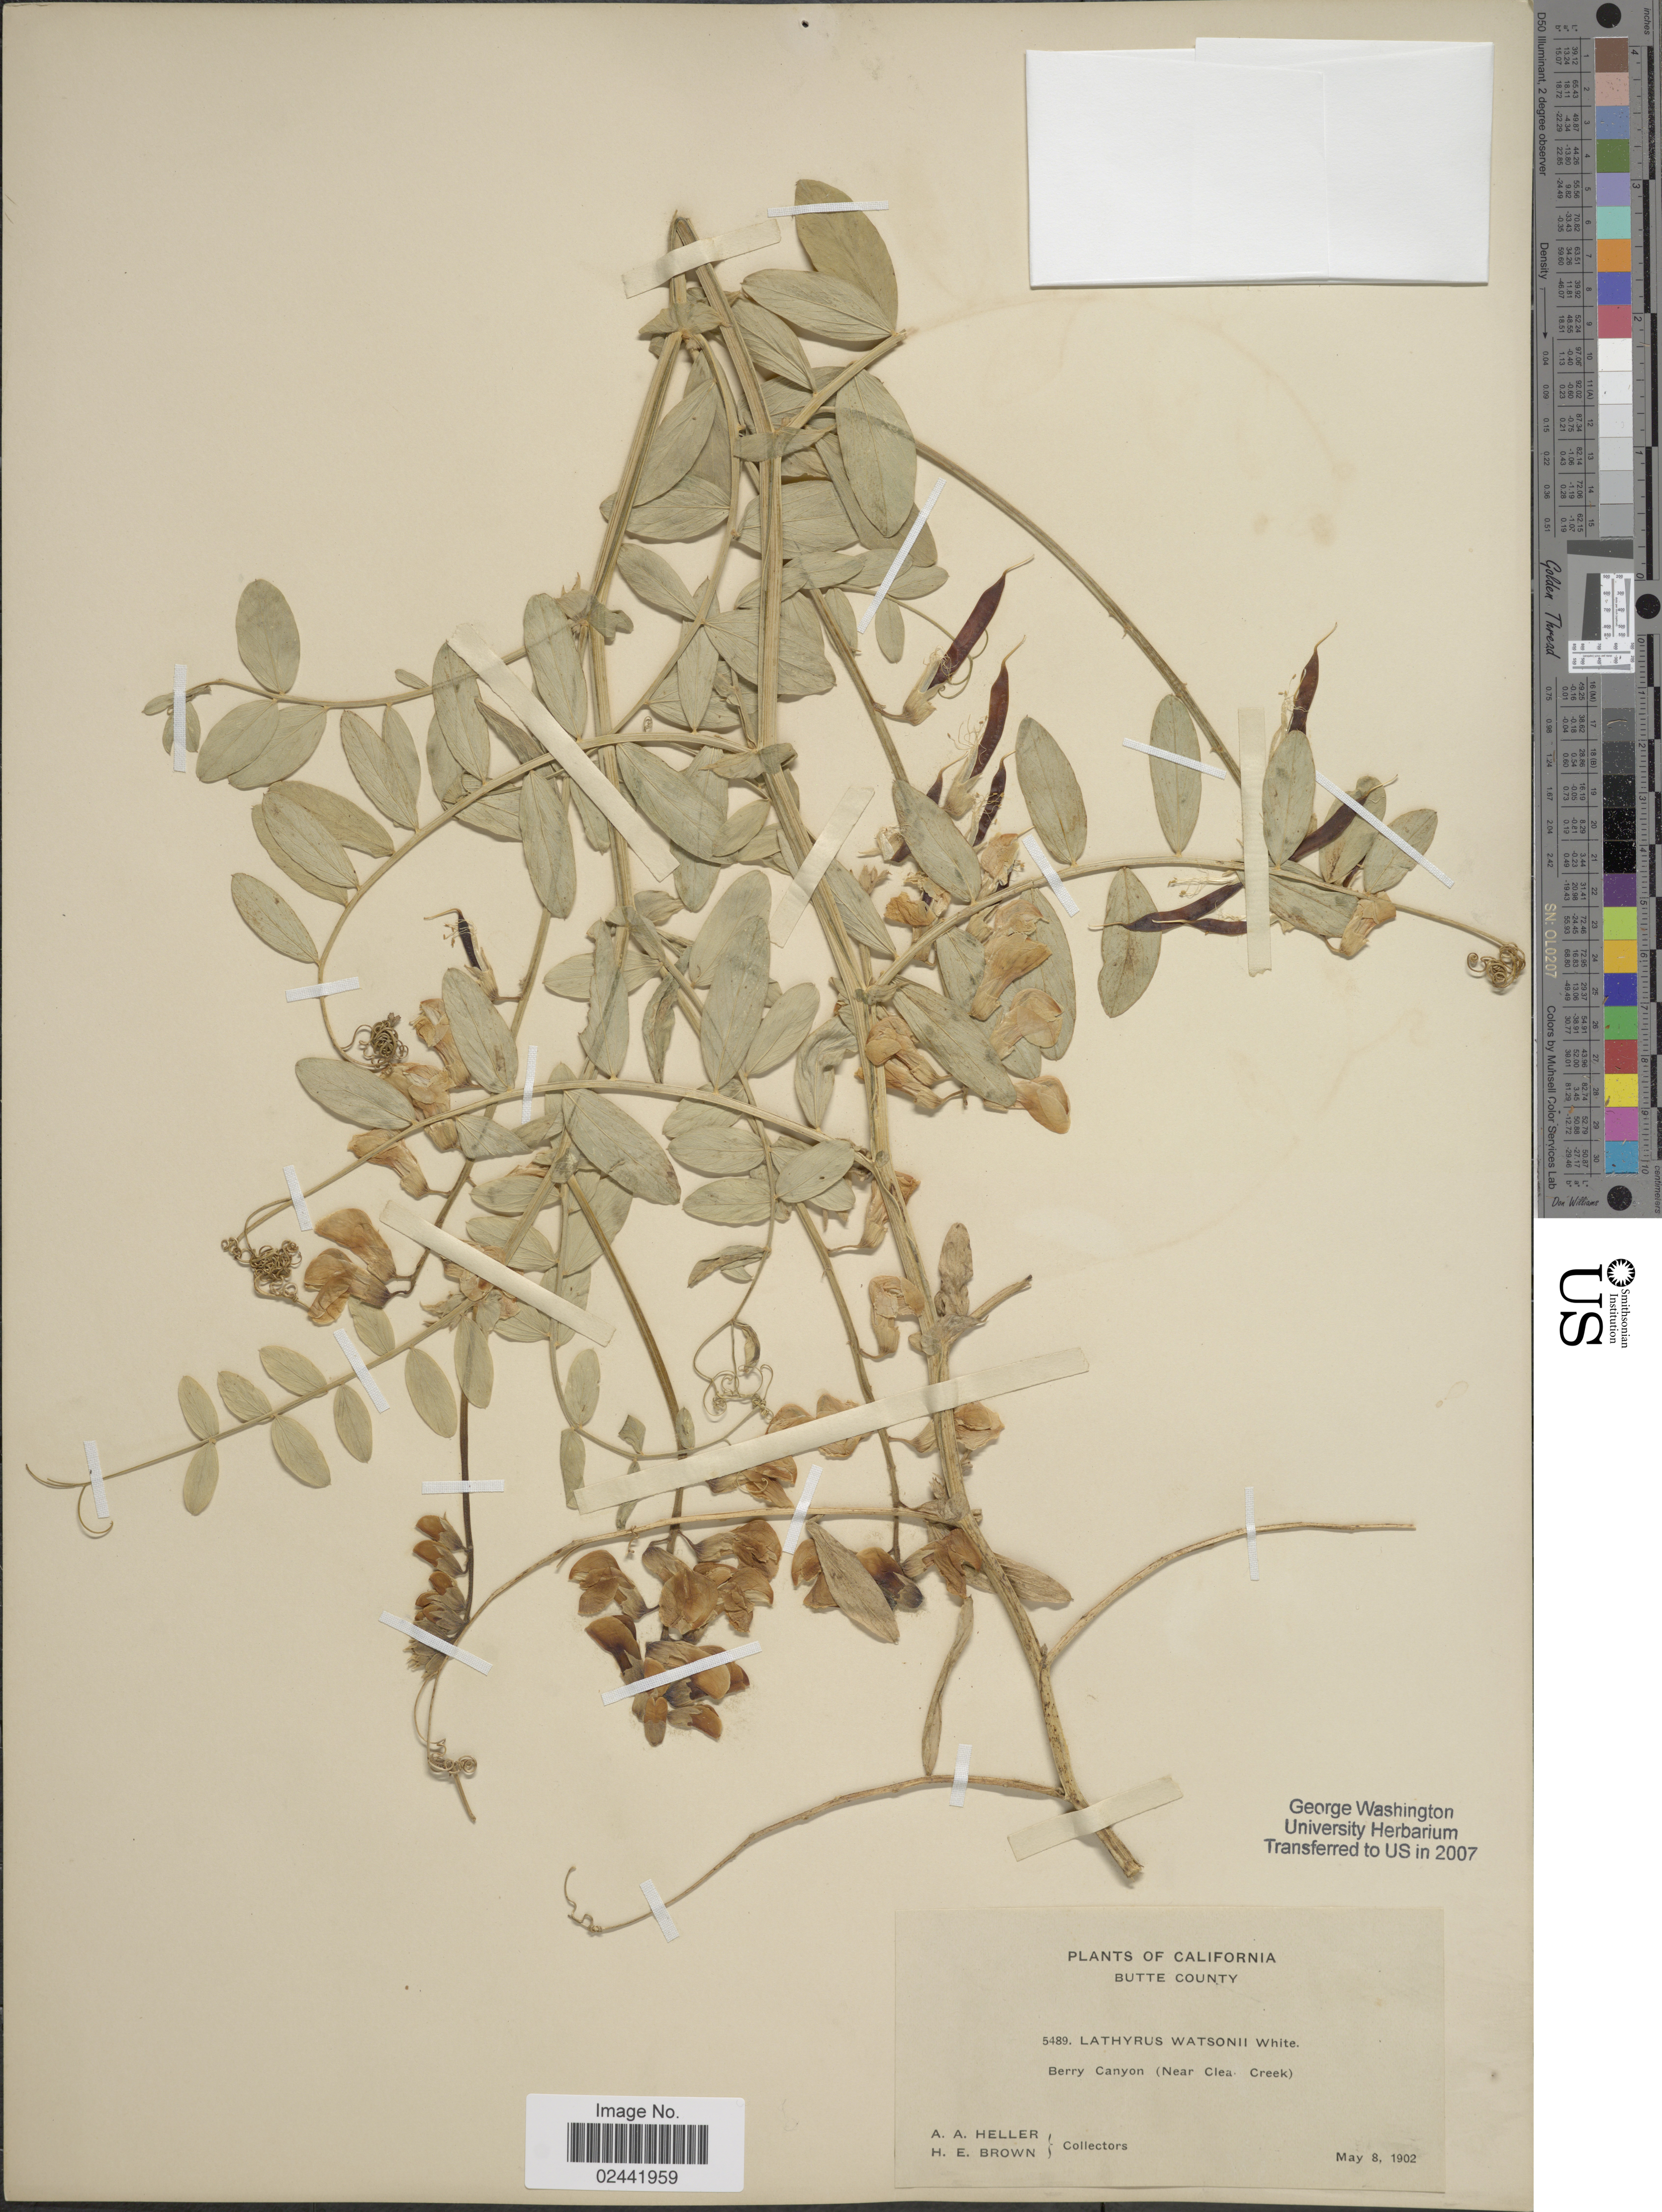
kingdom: Plantae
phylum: Tracheophyta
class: Magnoliopsida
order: Fabales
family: Fabaceae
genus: Lathyrus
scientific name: Lathyrus watsonii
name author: T.G. White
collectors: A. A. Heller & H. E. Brown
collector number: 5489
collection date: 1902-05-08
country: United States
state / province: California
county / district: Butte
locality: Butte County. Berry Canyon (Near Clea Creek)